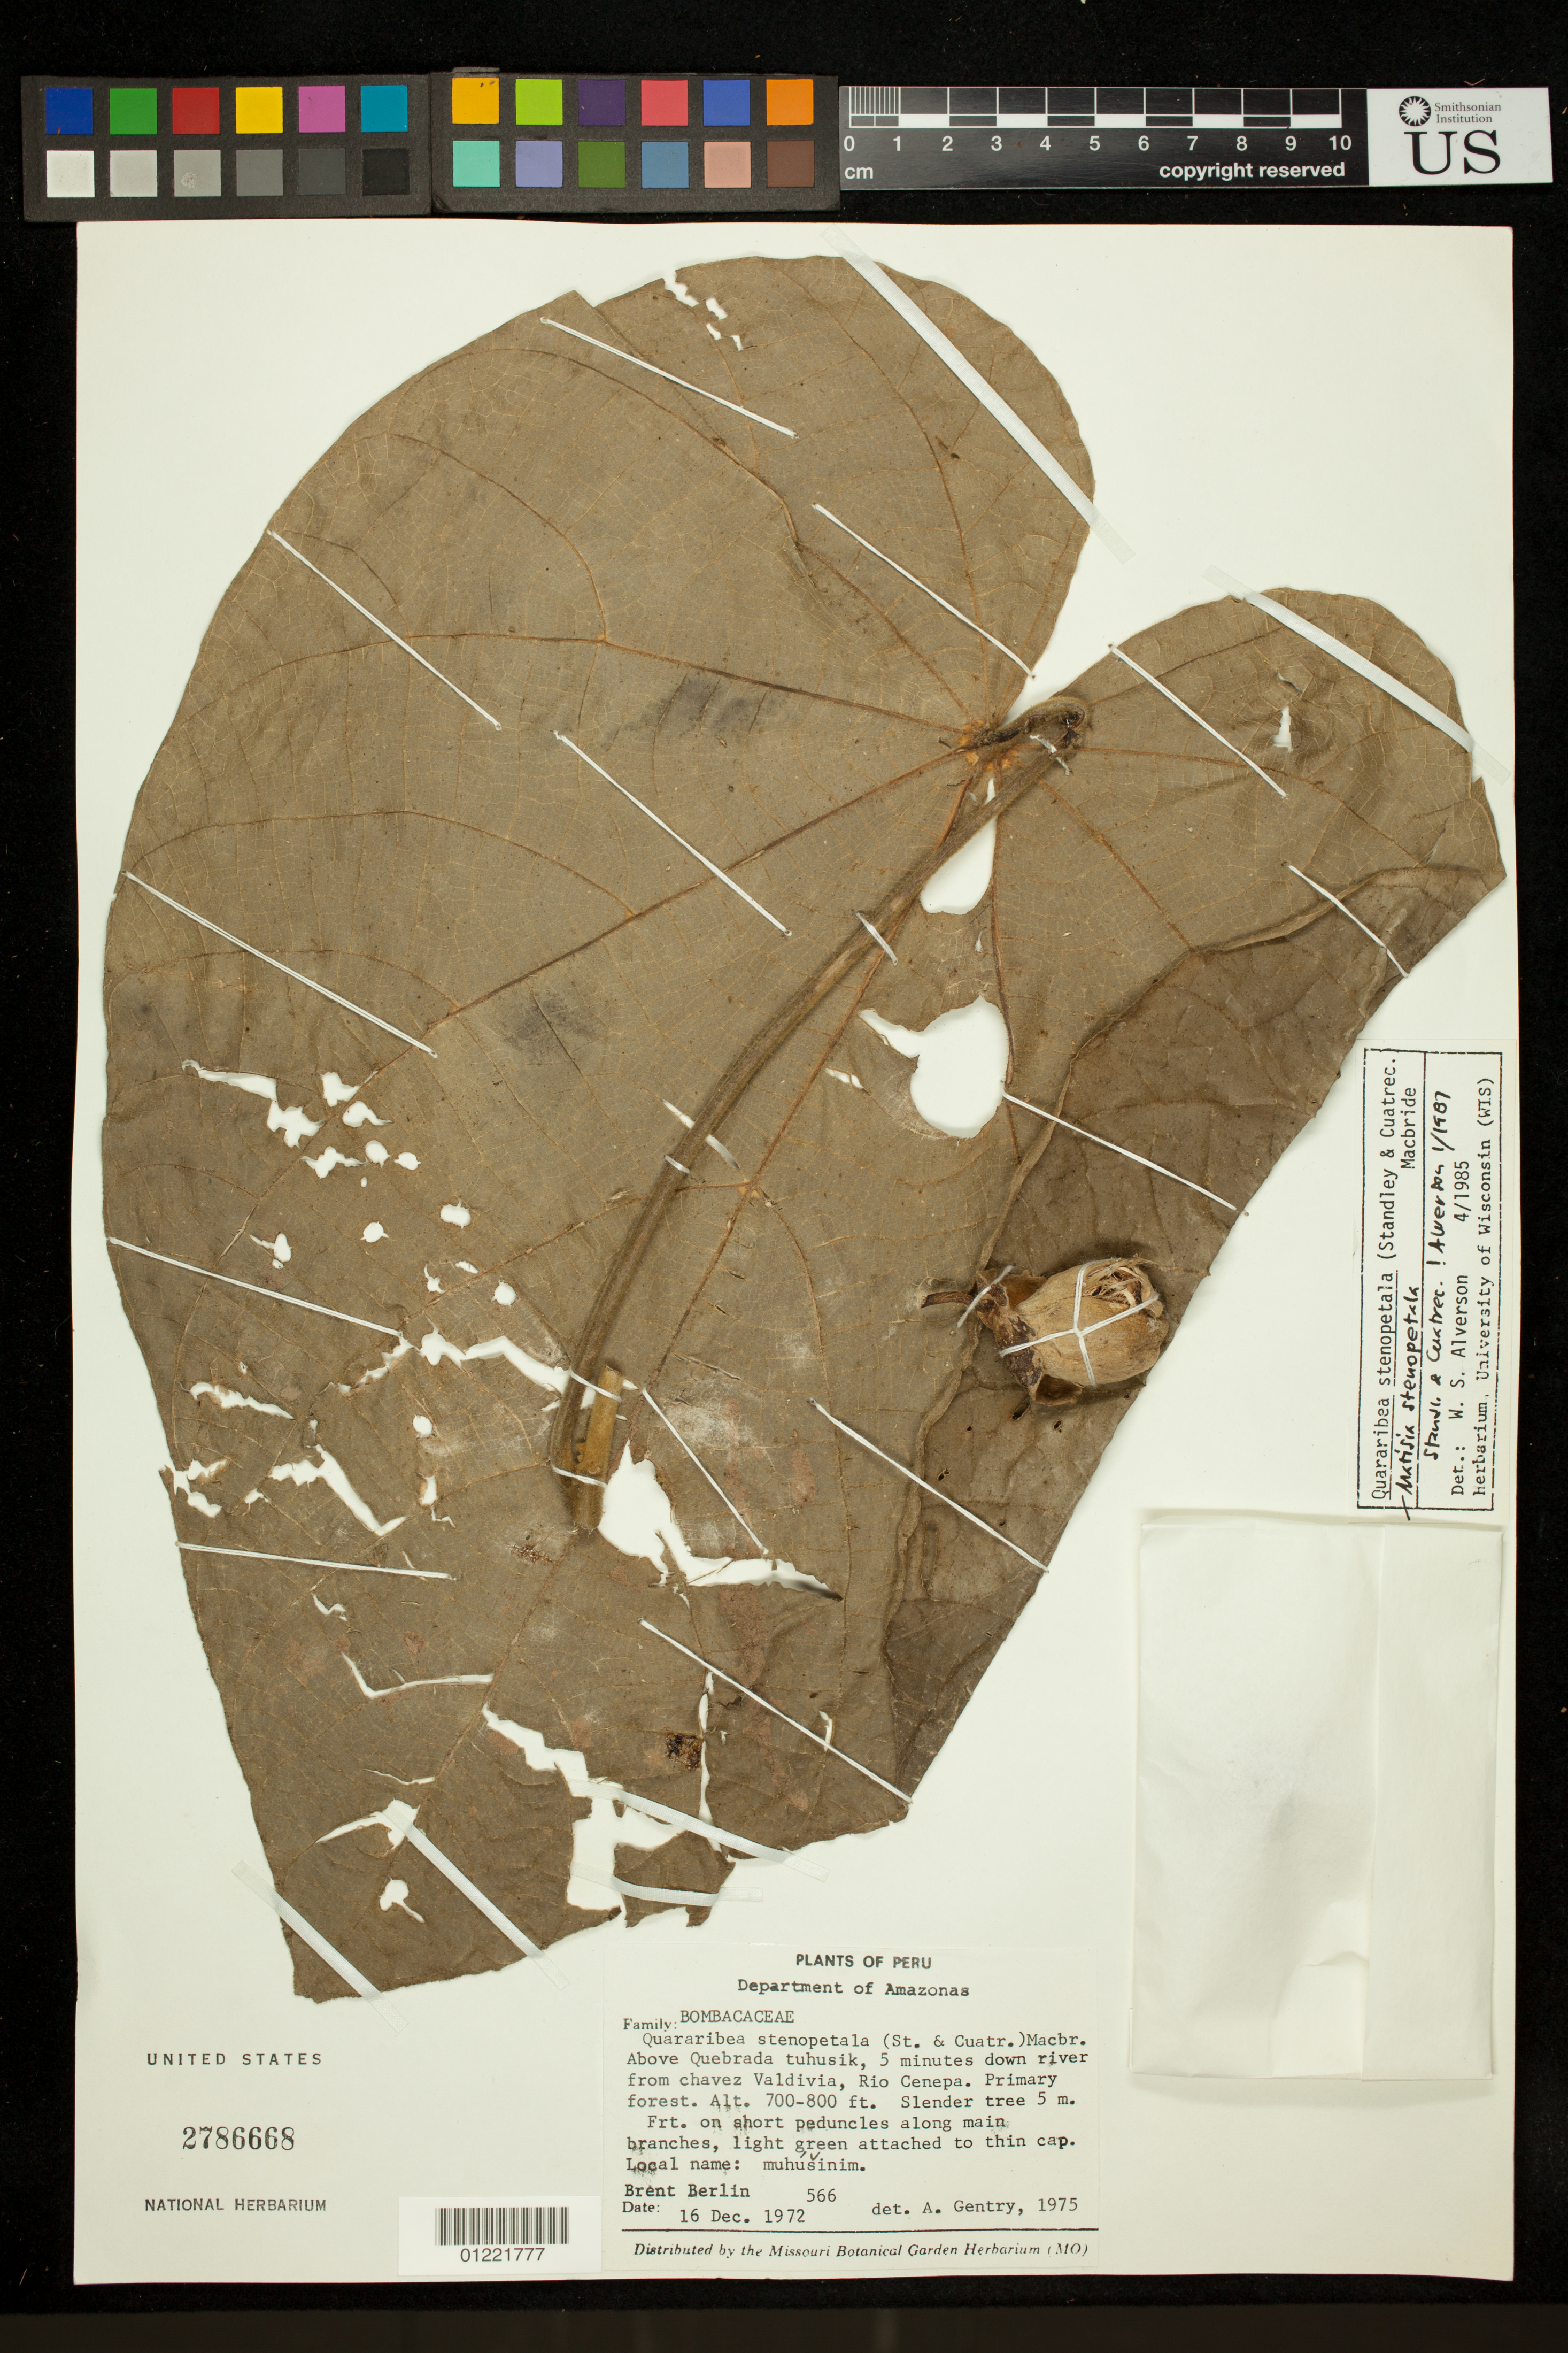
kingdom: Plantae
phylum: Tracheophyta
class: Magnoliopsida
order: Malvales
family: Malvaceae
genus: Matisia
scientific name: Matisia stenopetala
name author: Standl. & Cuatrec.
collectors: B. Berlin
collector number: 566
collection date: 1972-12-16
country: Peru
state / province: Amazonas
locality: Above Quebrada tuhusik, 5 minutes down river from chavez Valdiva, Rio Cenepa. Primary forest.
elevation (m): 213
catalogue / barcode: US 2786668